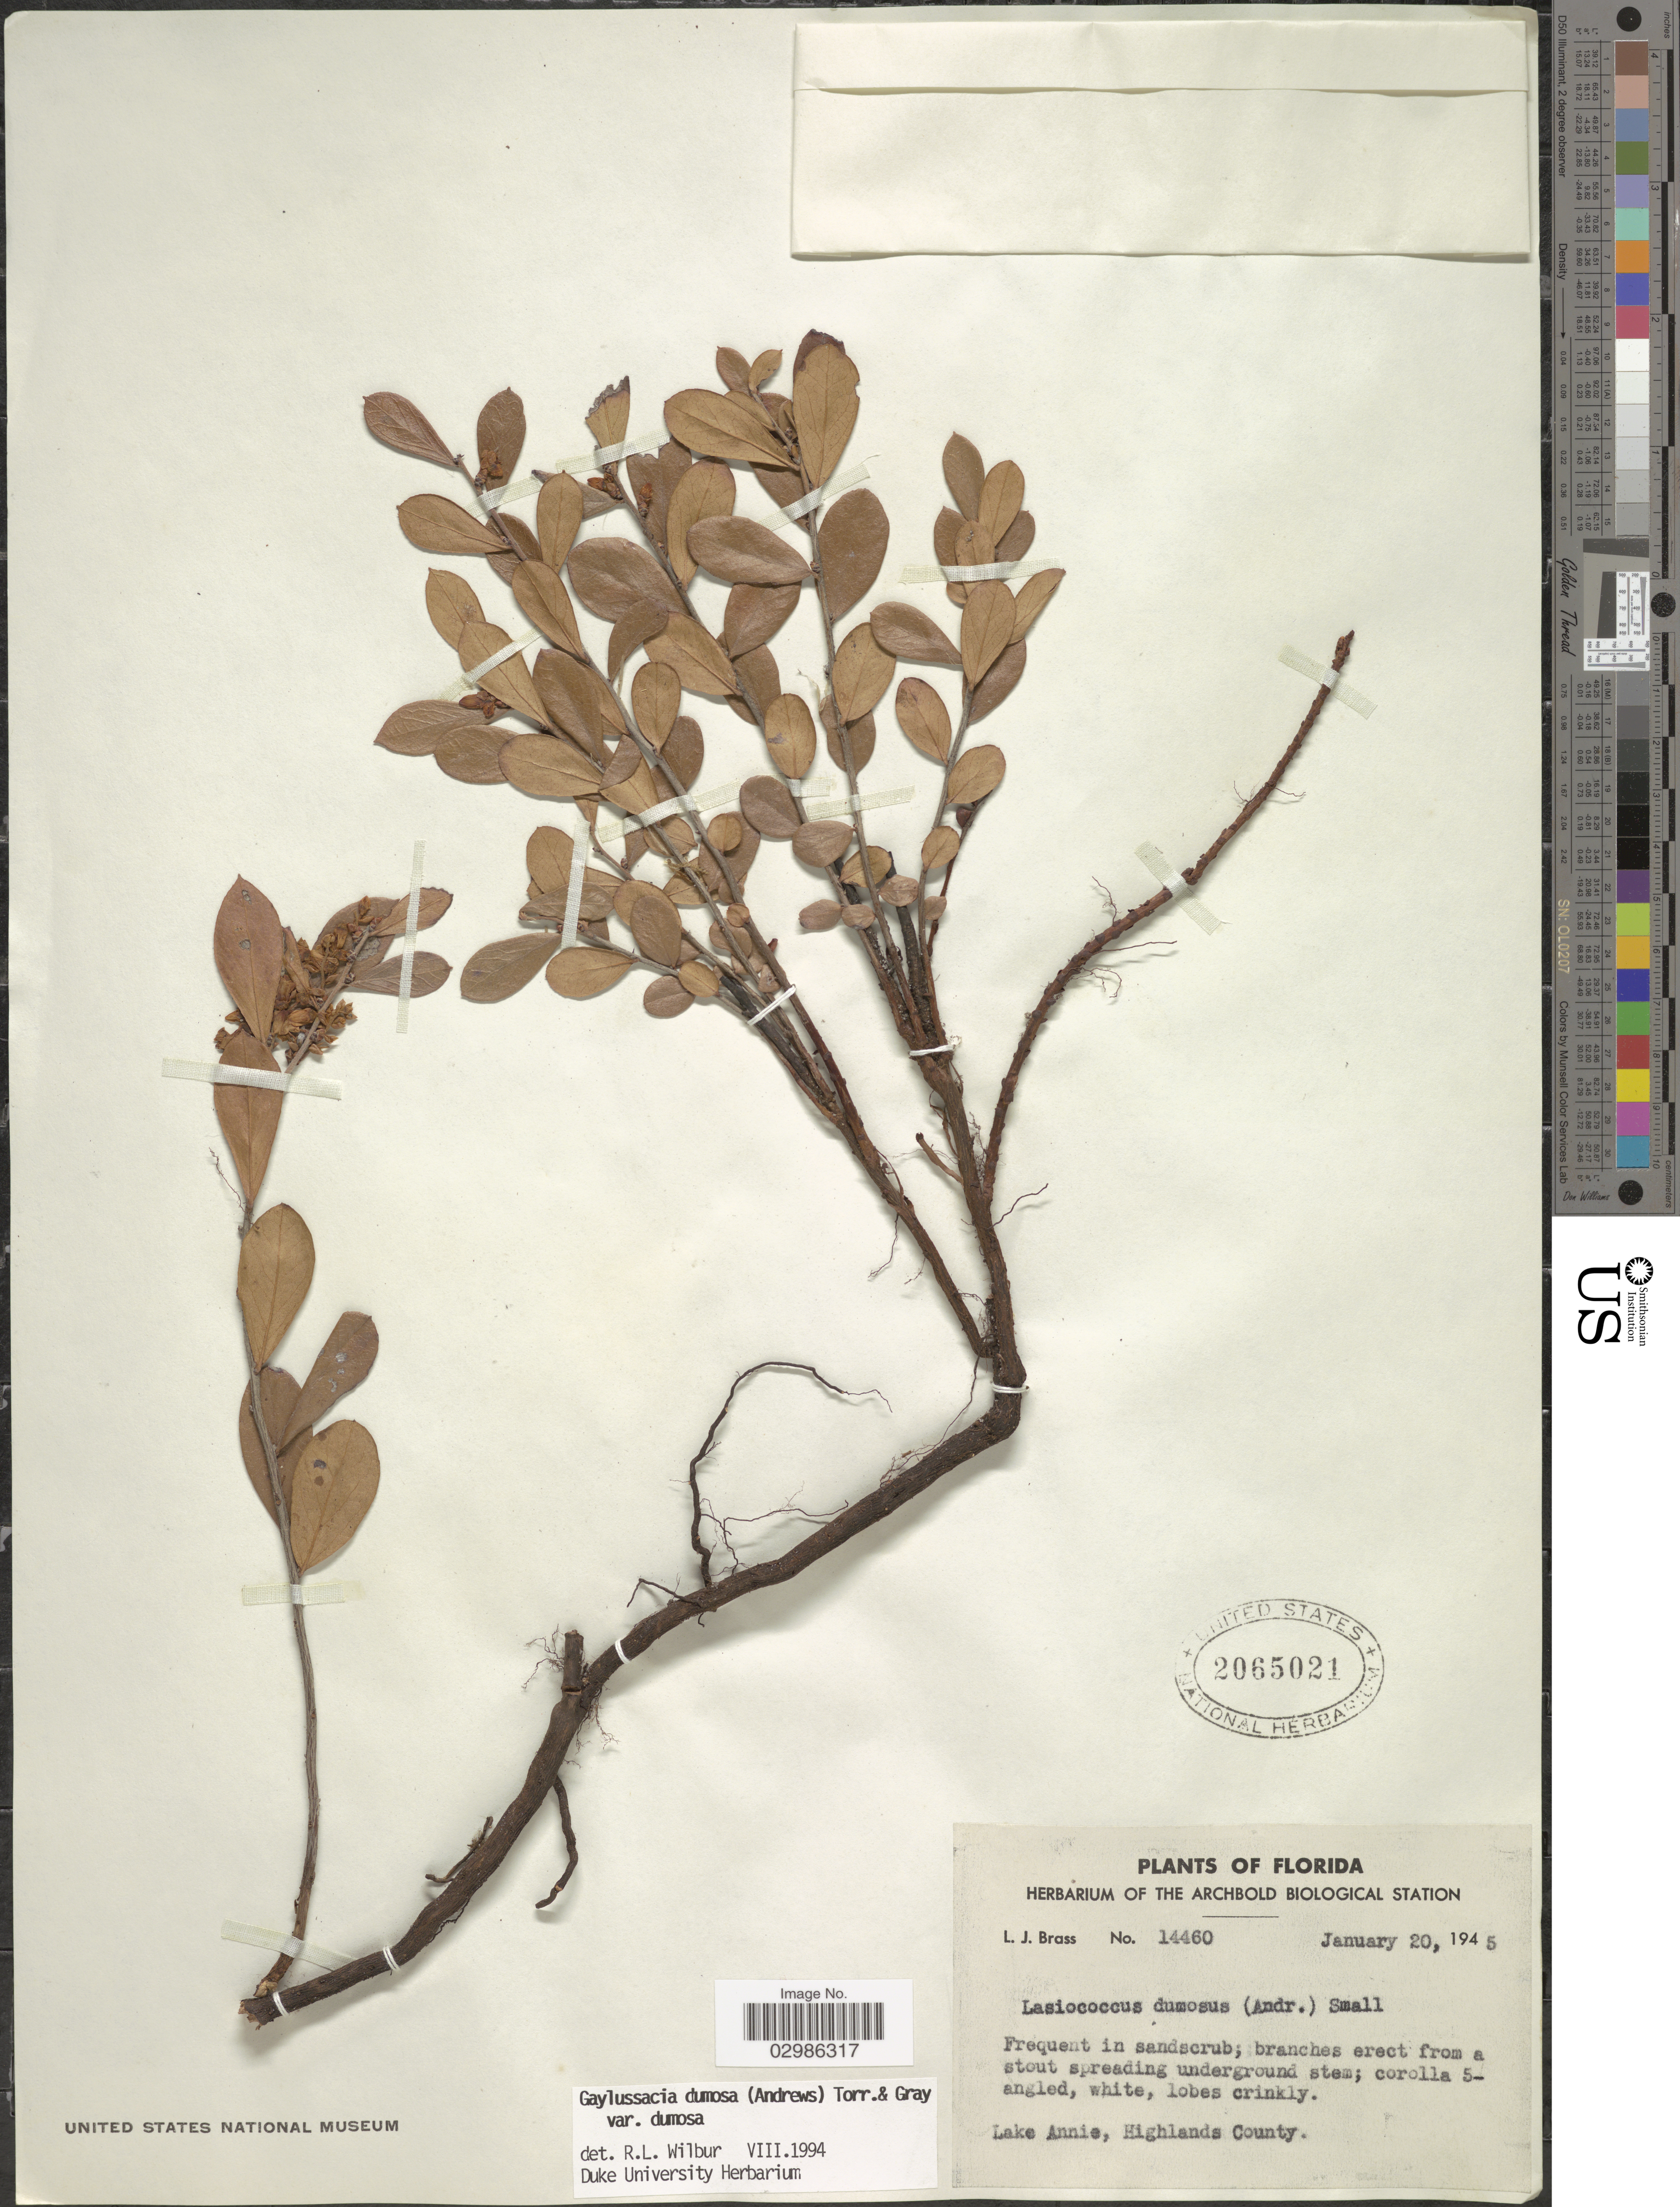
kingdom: Plantae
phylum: Tracheophyta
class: Magnoliopsida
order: Ericales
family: Ericaceae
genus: Gaylussacia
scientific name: Gaylussacia dumosa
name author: (Andrews) Torr. & A. Gray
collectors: L. J. Brass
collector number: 14460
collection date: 1945-01-20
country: United States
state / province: Florida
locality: Lake Annie, Highlands County.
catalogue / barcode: US 2065021